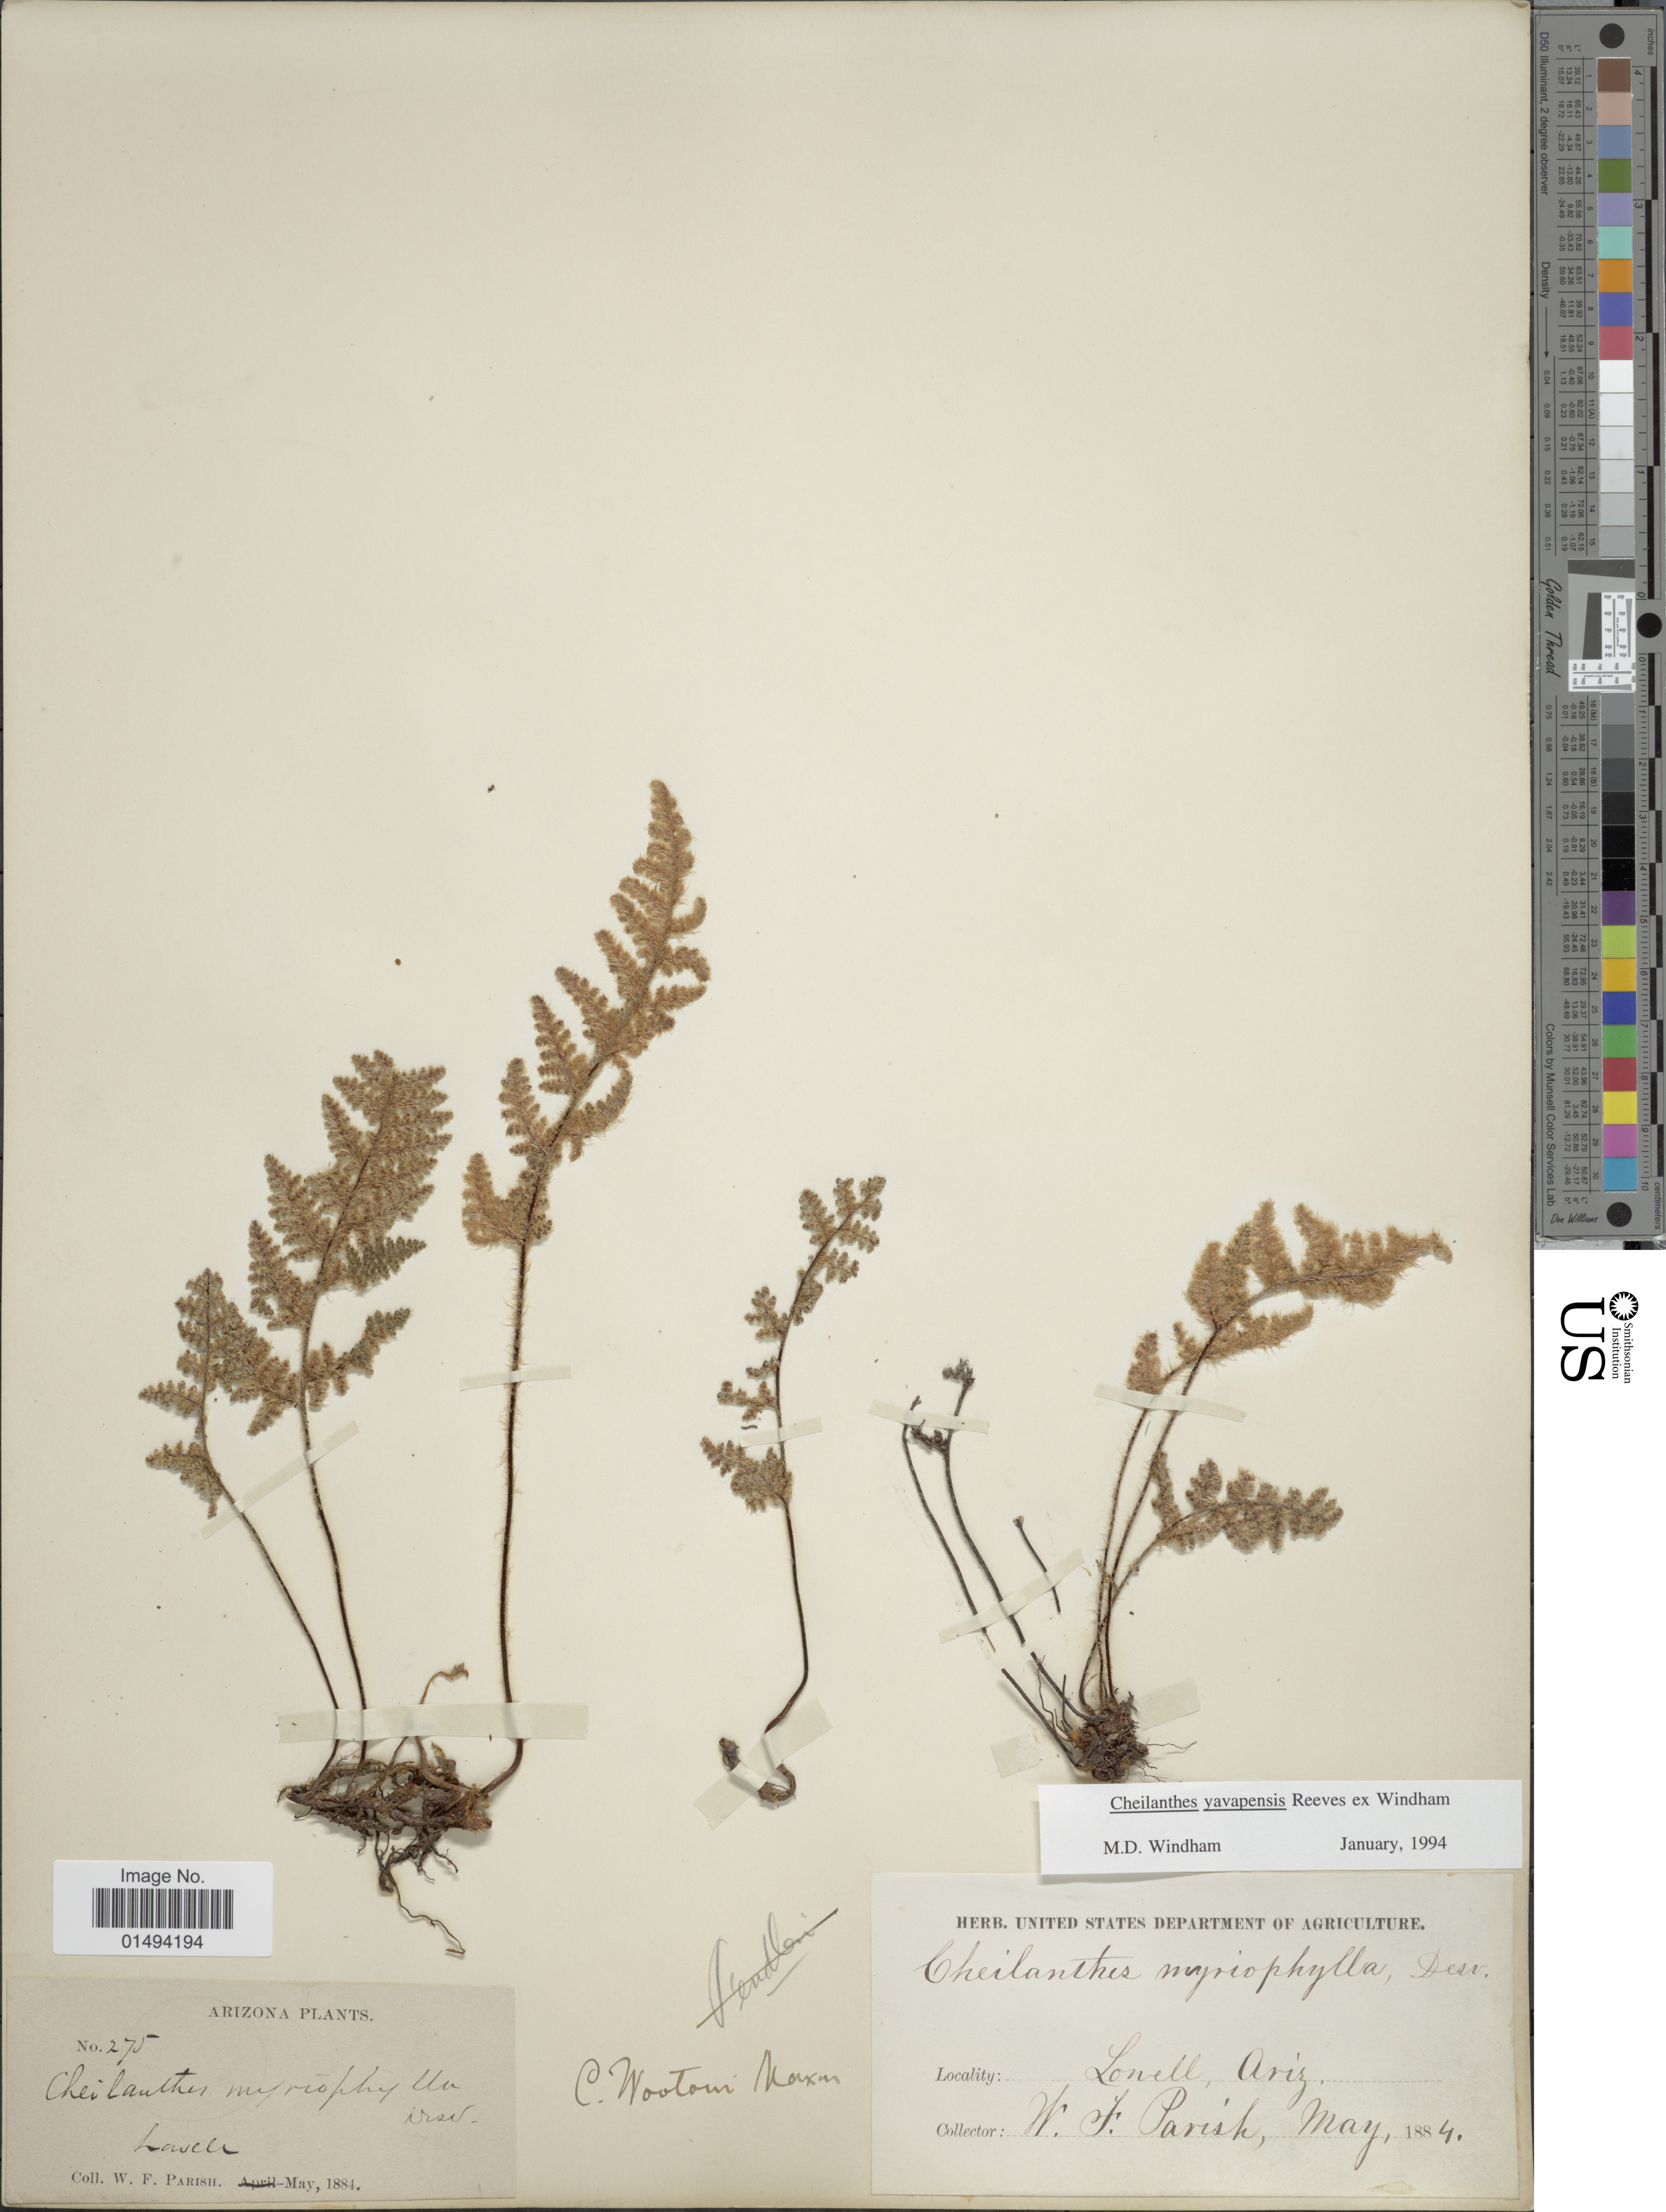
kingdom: Plantae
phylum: Tracheophyta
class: Polypodiopsida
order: Polypodiales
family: Pteridaceae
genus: Myriopteris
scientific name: Myriopteris yavapensis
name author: (T. Reeves ex Windham) Grusz & Windham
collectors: W. F. Parish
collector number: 275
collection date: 1884-05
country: United States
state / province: Arizona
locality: Arizona, Lowell